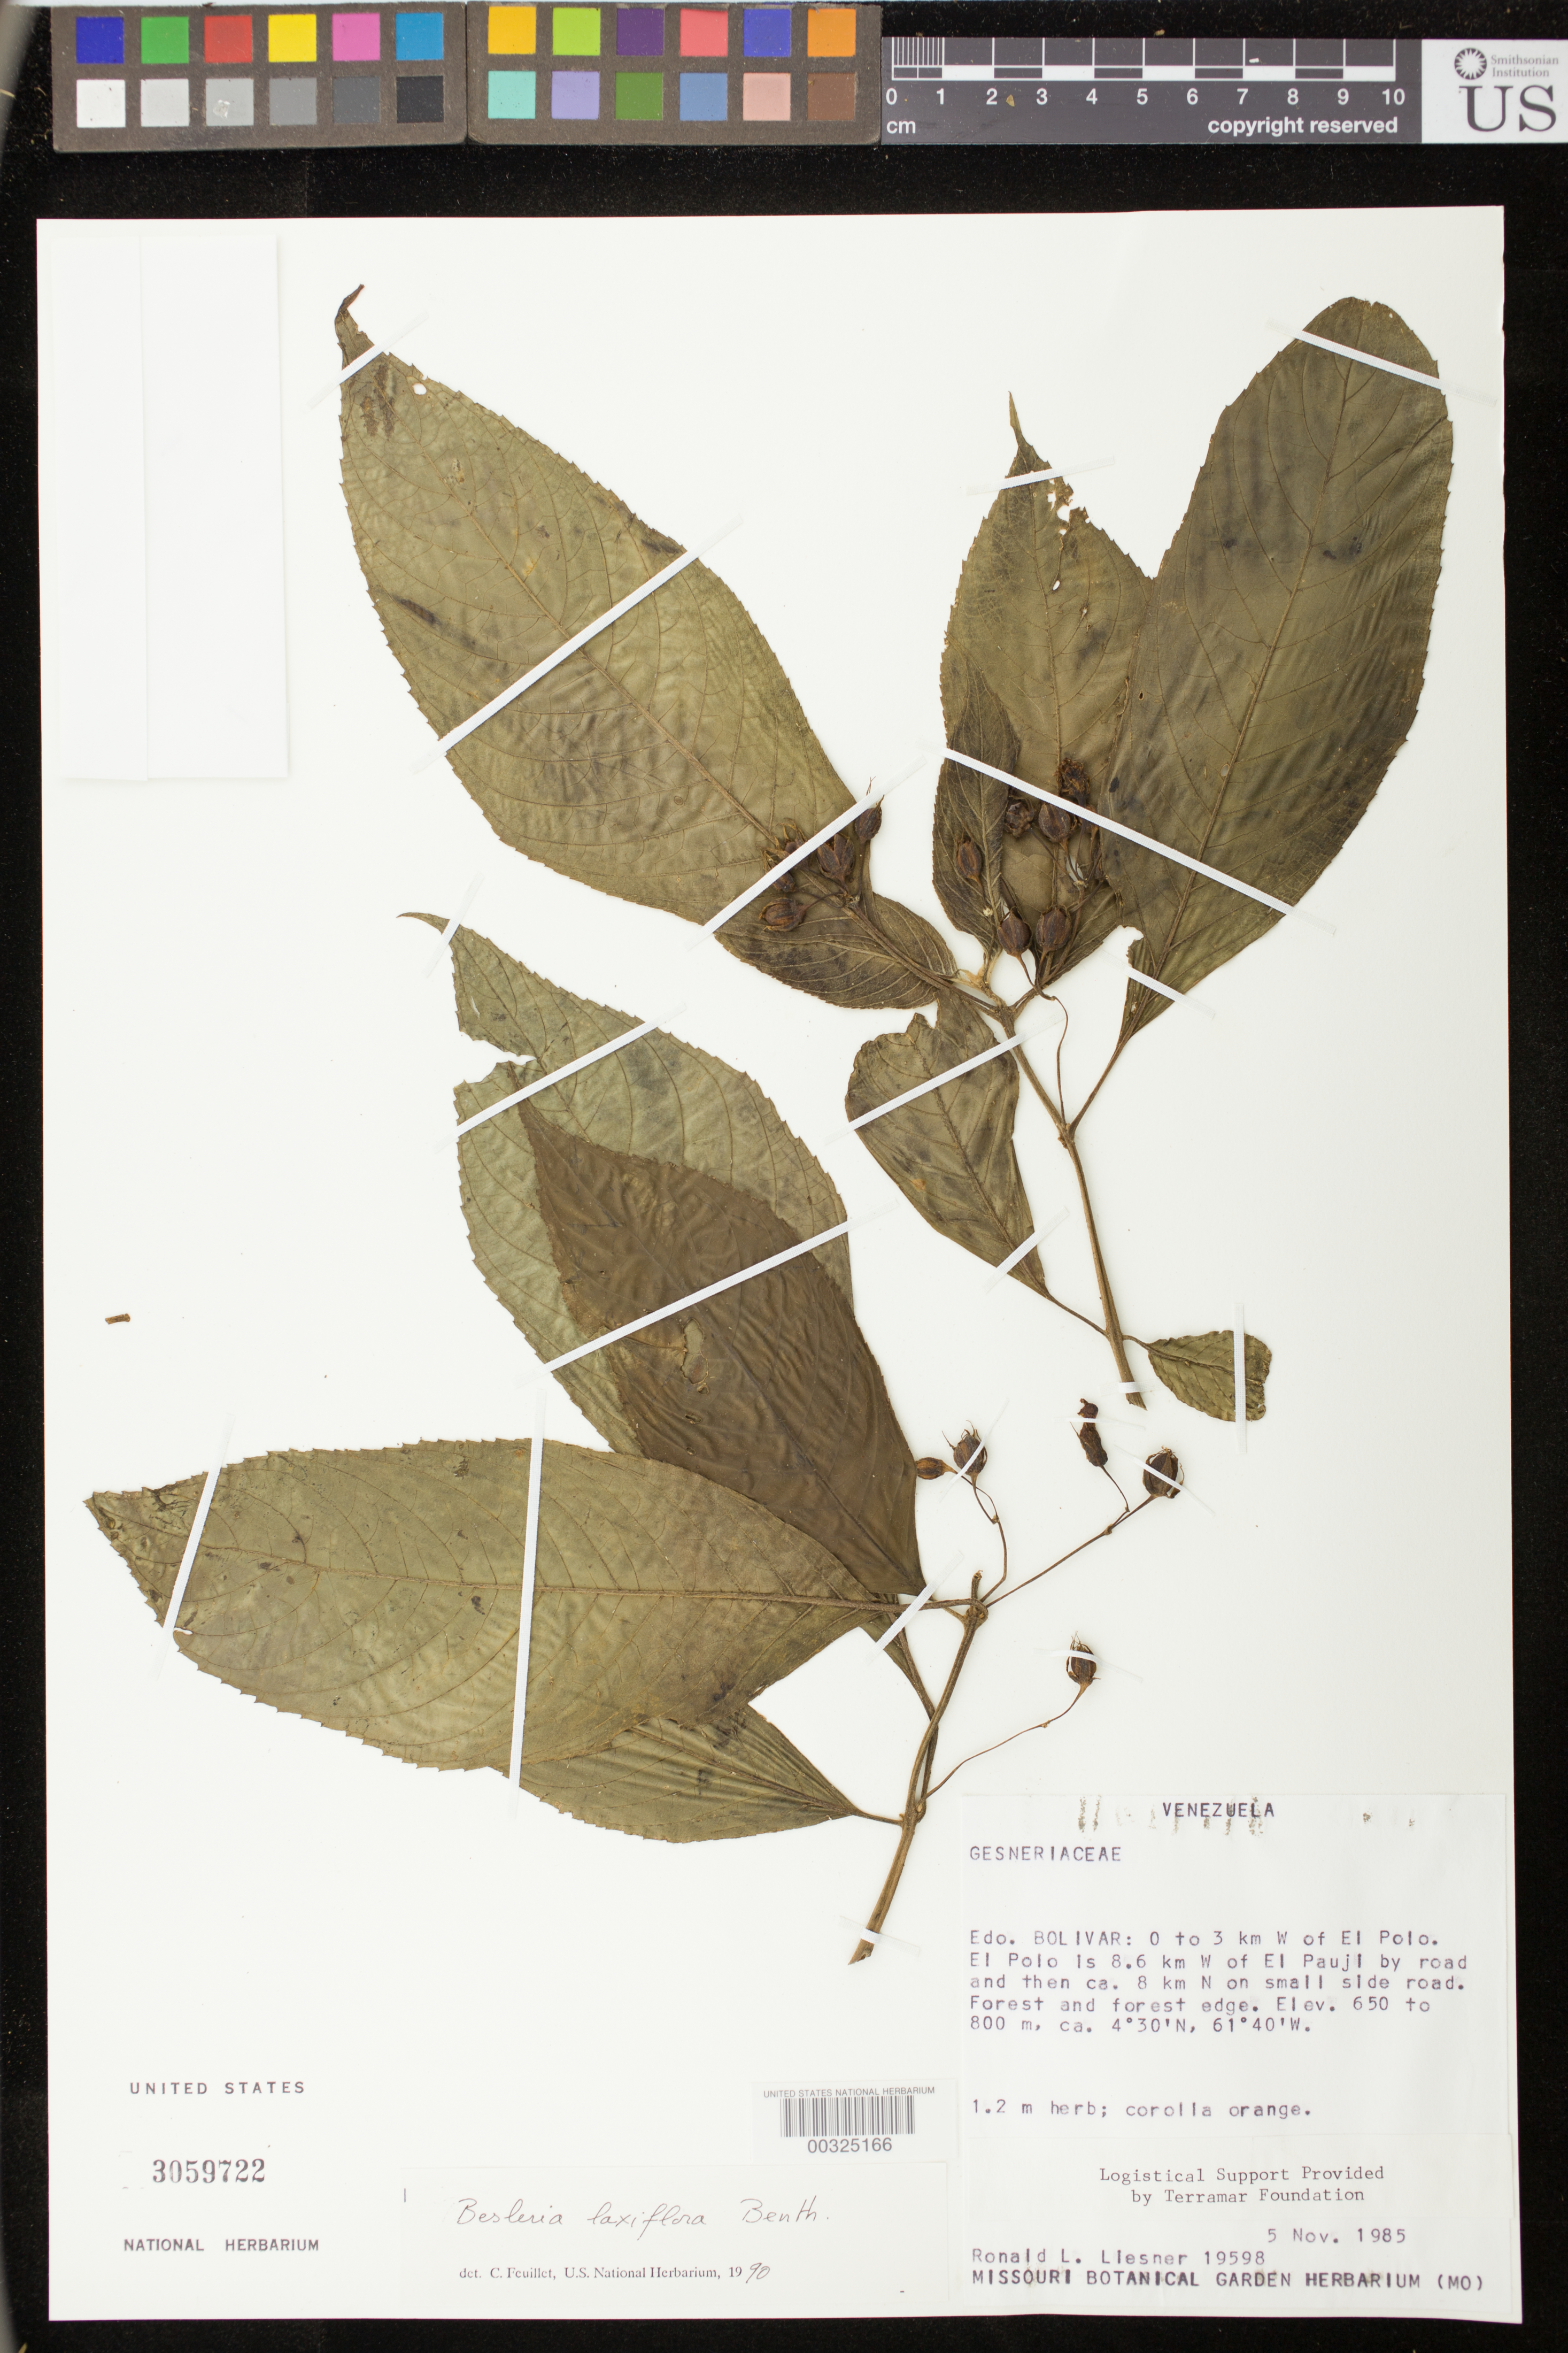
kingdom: Plantae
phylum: Tracheophyta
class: Magnoliopsida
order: Lamiales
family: Gesneriaceae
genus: Besleria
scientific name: Besleria laxiflora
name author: Benth.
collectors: R. L. Liesner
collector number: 19598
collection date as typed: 05 Nov 1985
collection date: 1985-11-05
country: Venezuela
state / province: Bolívar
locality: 0-3 km W of El Polo, ...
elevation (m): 650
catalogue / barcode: US 3059722